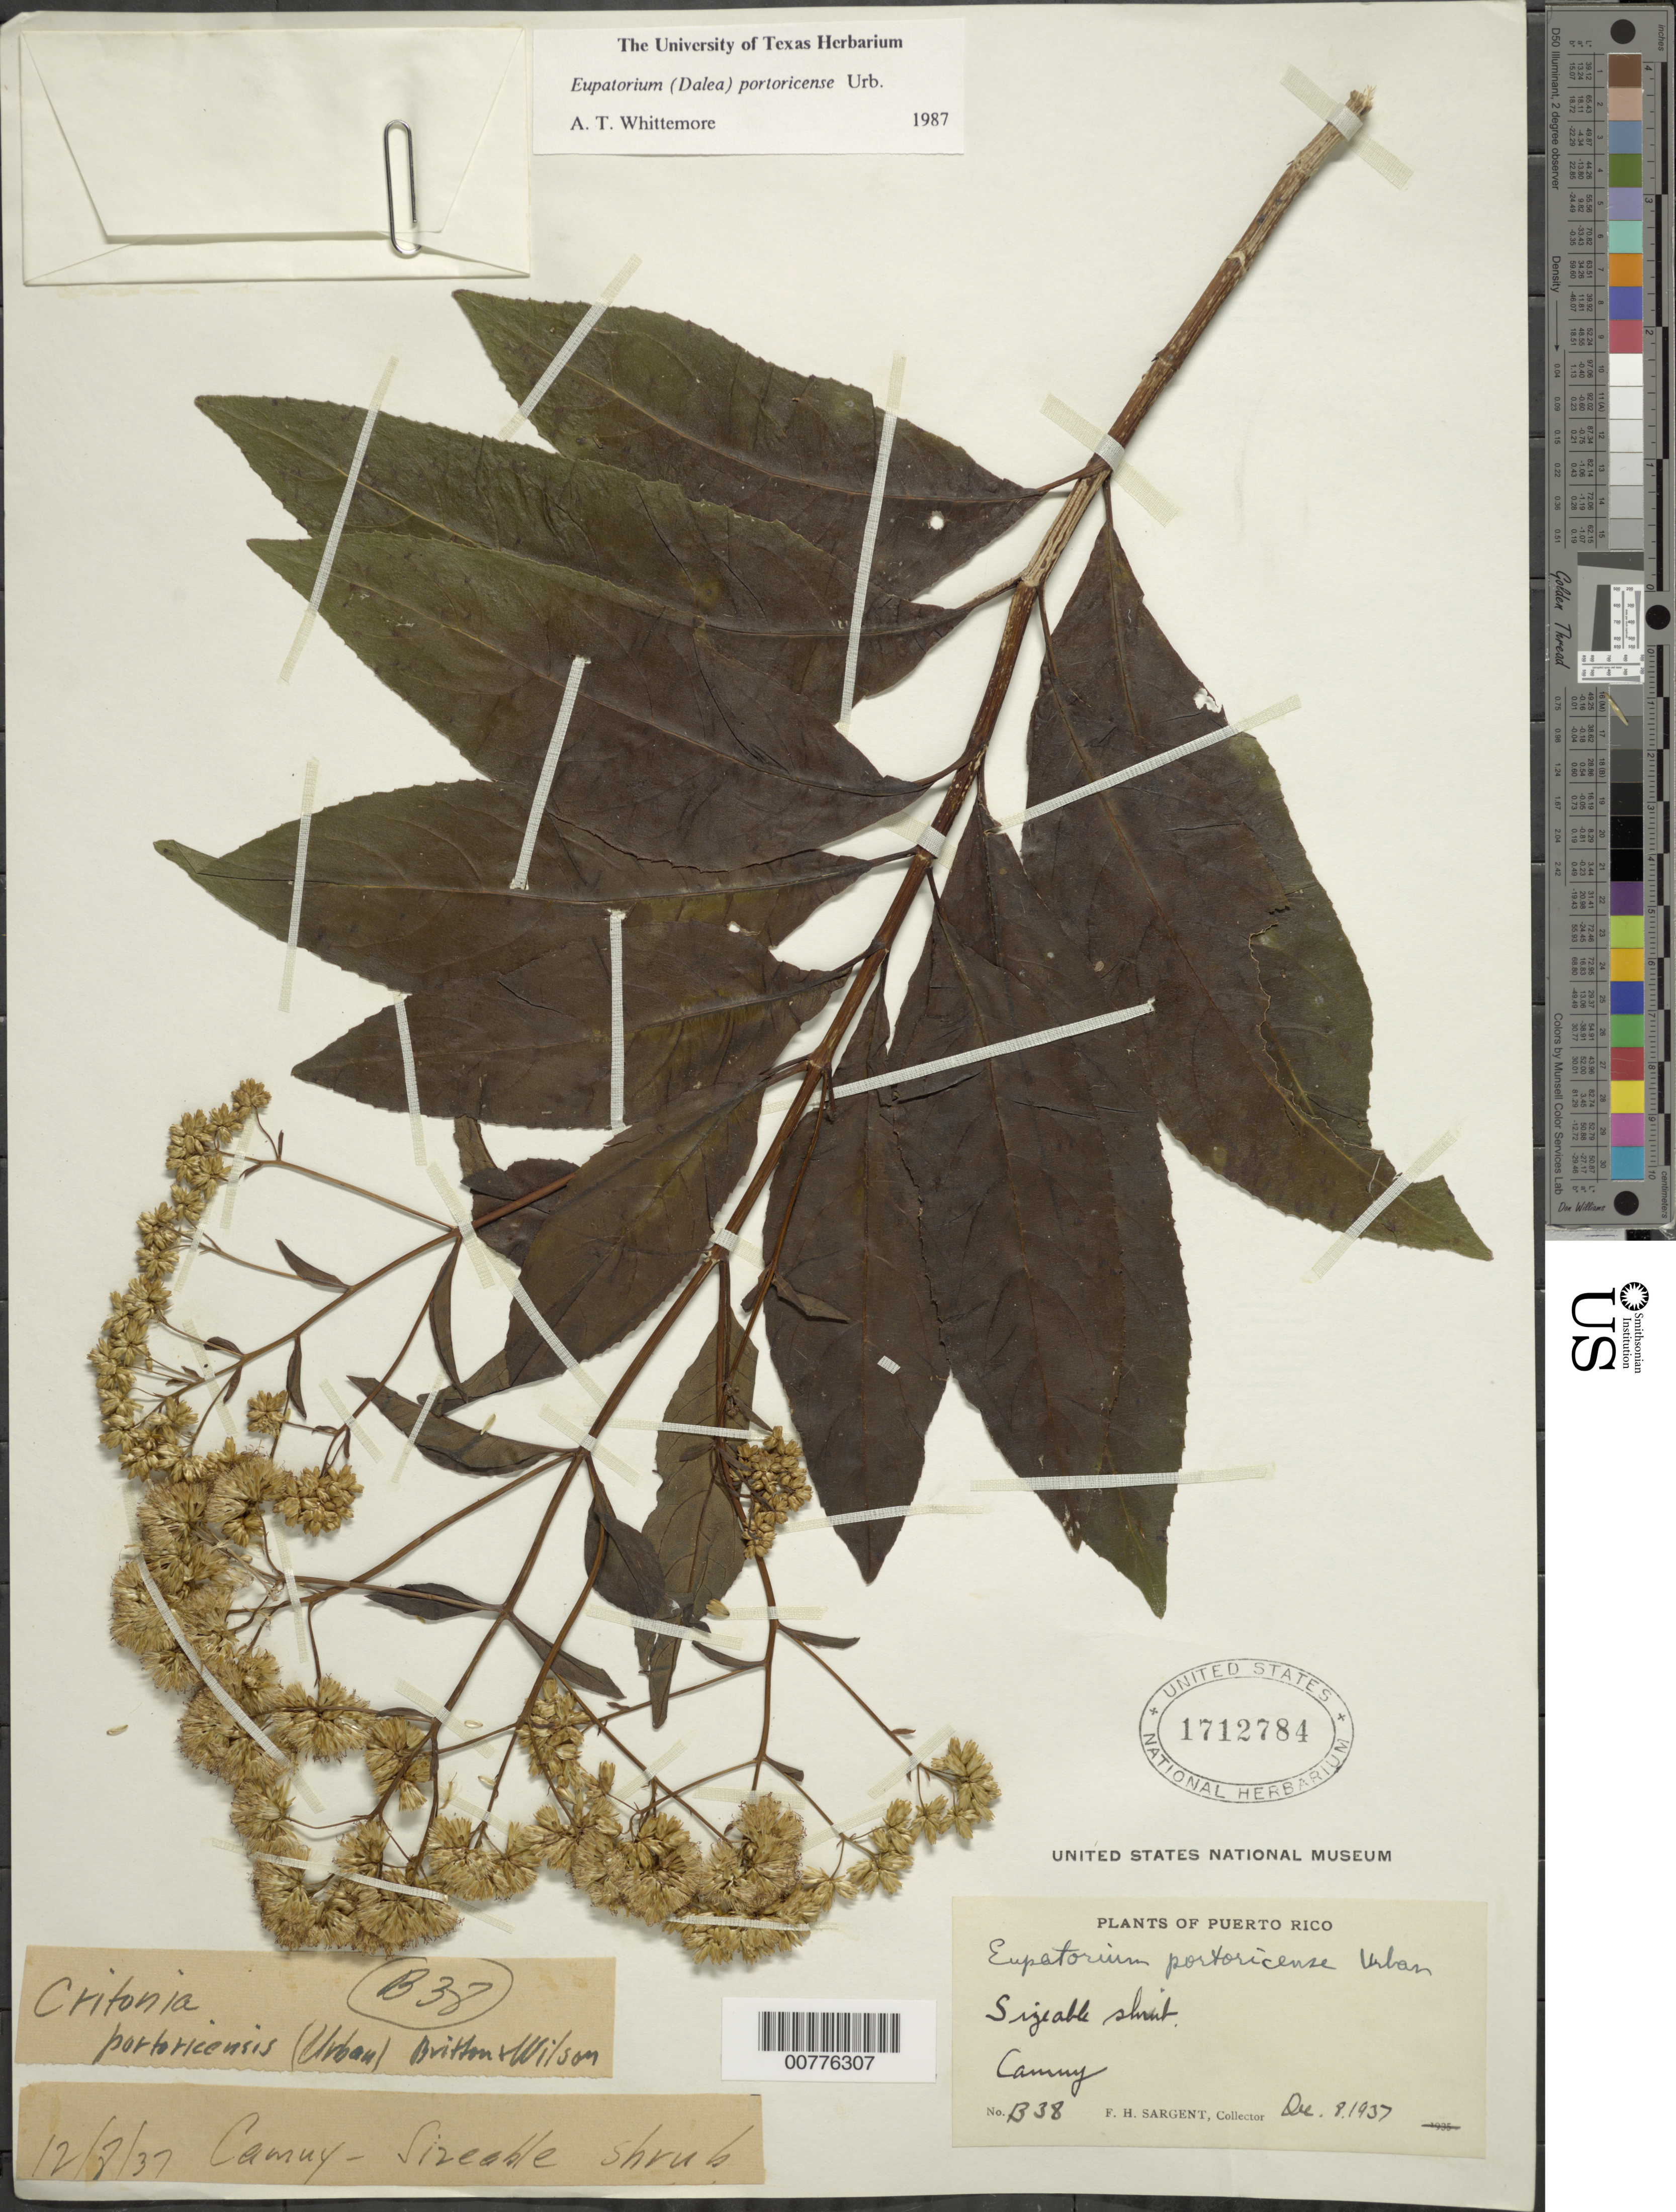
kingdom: Plantae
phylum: Tracheophyta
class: Magnoliopsida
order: Asterales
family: Asteraceae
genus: Critonia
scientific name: Critonia portoricensis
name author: (Urb.) Britton & P. Wilson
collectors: F. H. Sargent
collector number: B38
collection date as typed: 08 Dec 1937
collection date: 1937-12-08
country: Puerto Rico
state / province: Camuy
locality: Camuy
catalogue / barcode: US 1712784